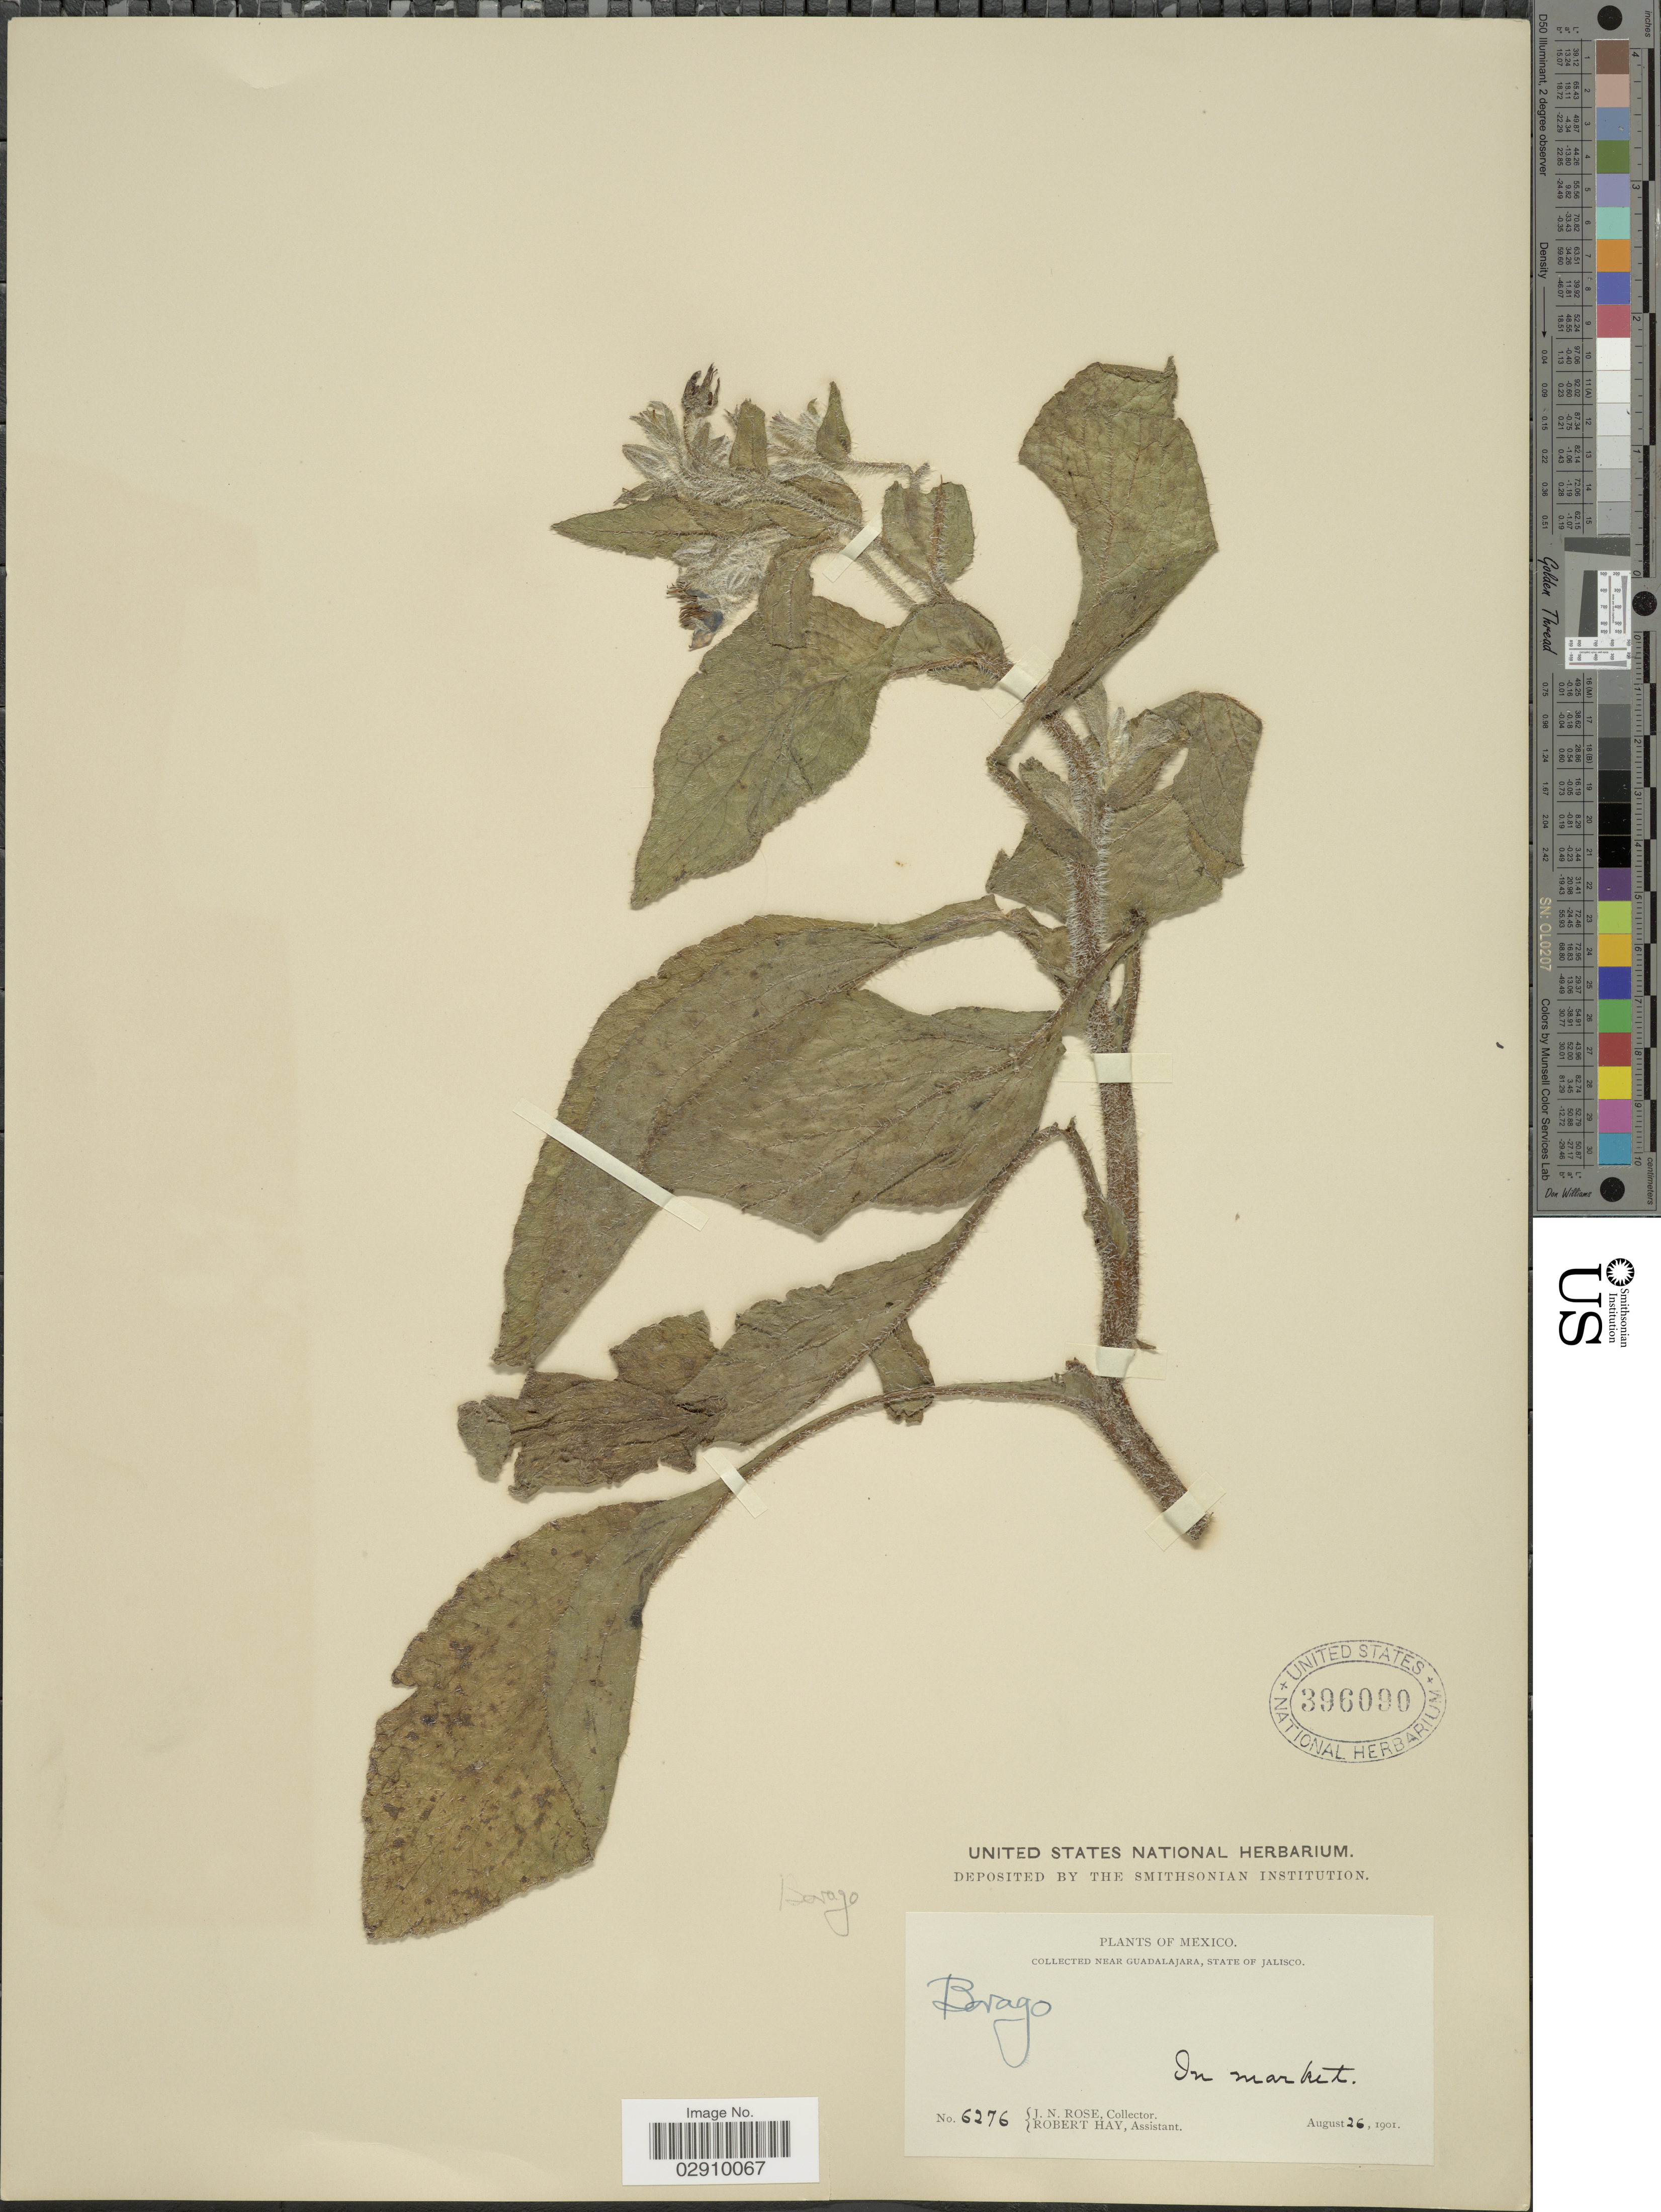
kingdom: Plantae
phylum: Tracheophyta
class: Magnoliopsida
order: Boraginales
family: Boraginaceae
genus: Borago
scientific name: Borago officinalis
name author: L.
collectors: J. N. Rose & R. Hay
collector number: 6276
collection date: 1901-08-26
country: Mexico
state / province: Jalisco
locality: Near Guadalajara, State of Jalisco.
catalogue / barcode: US 396090